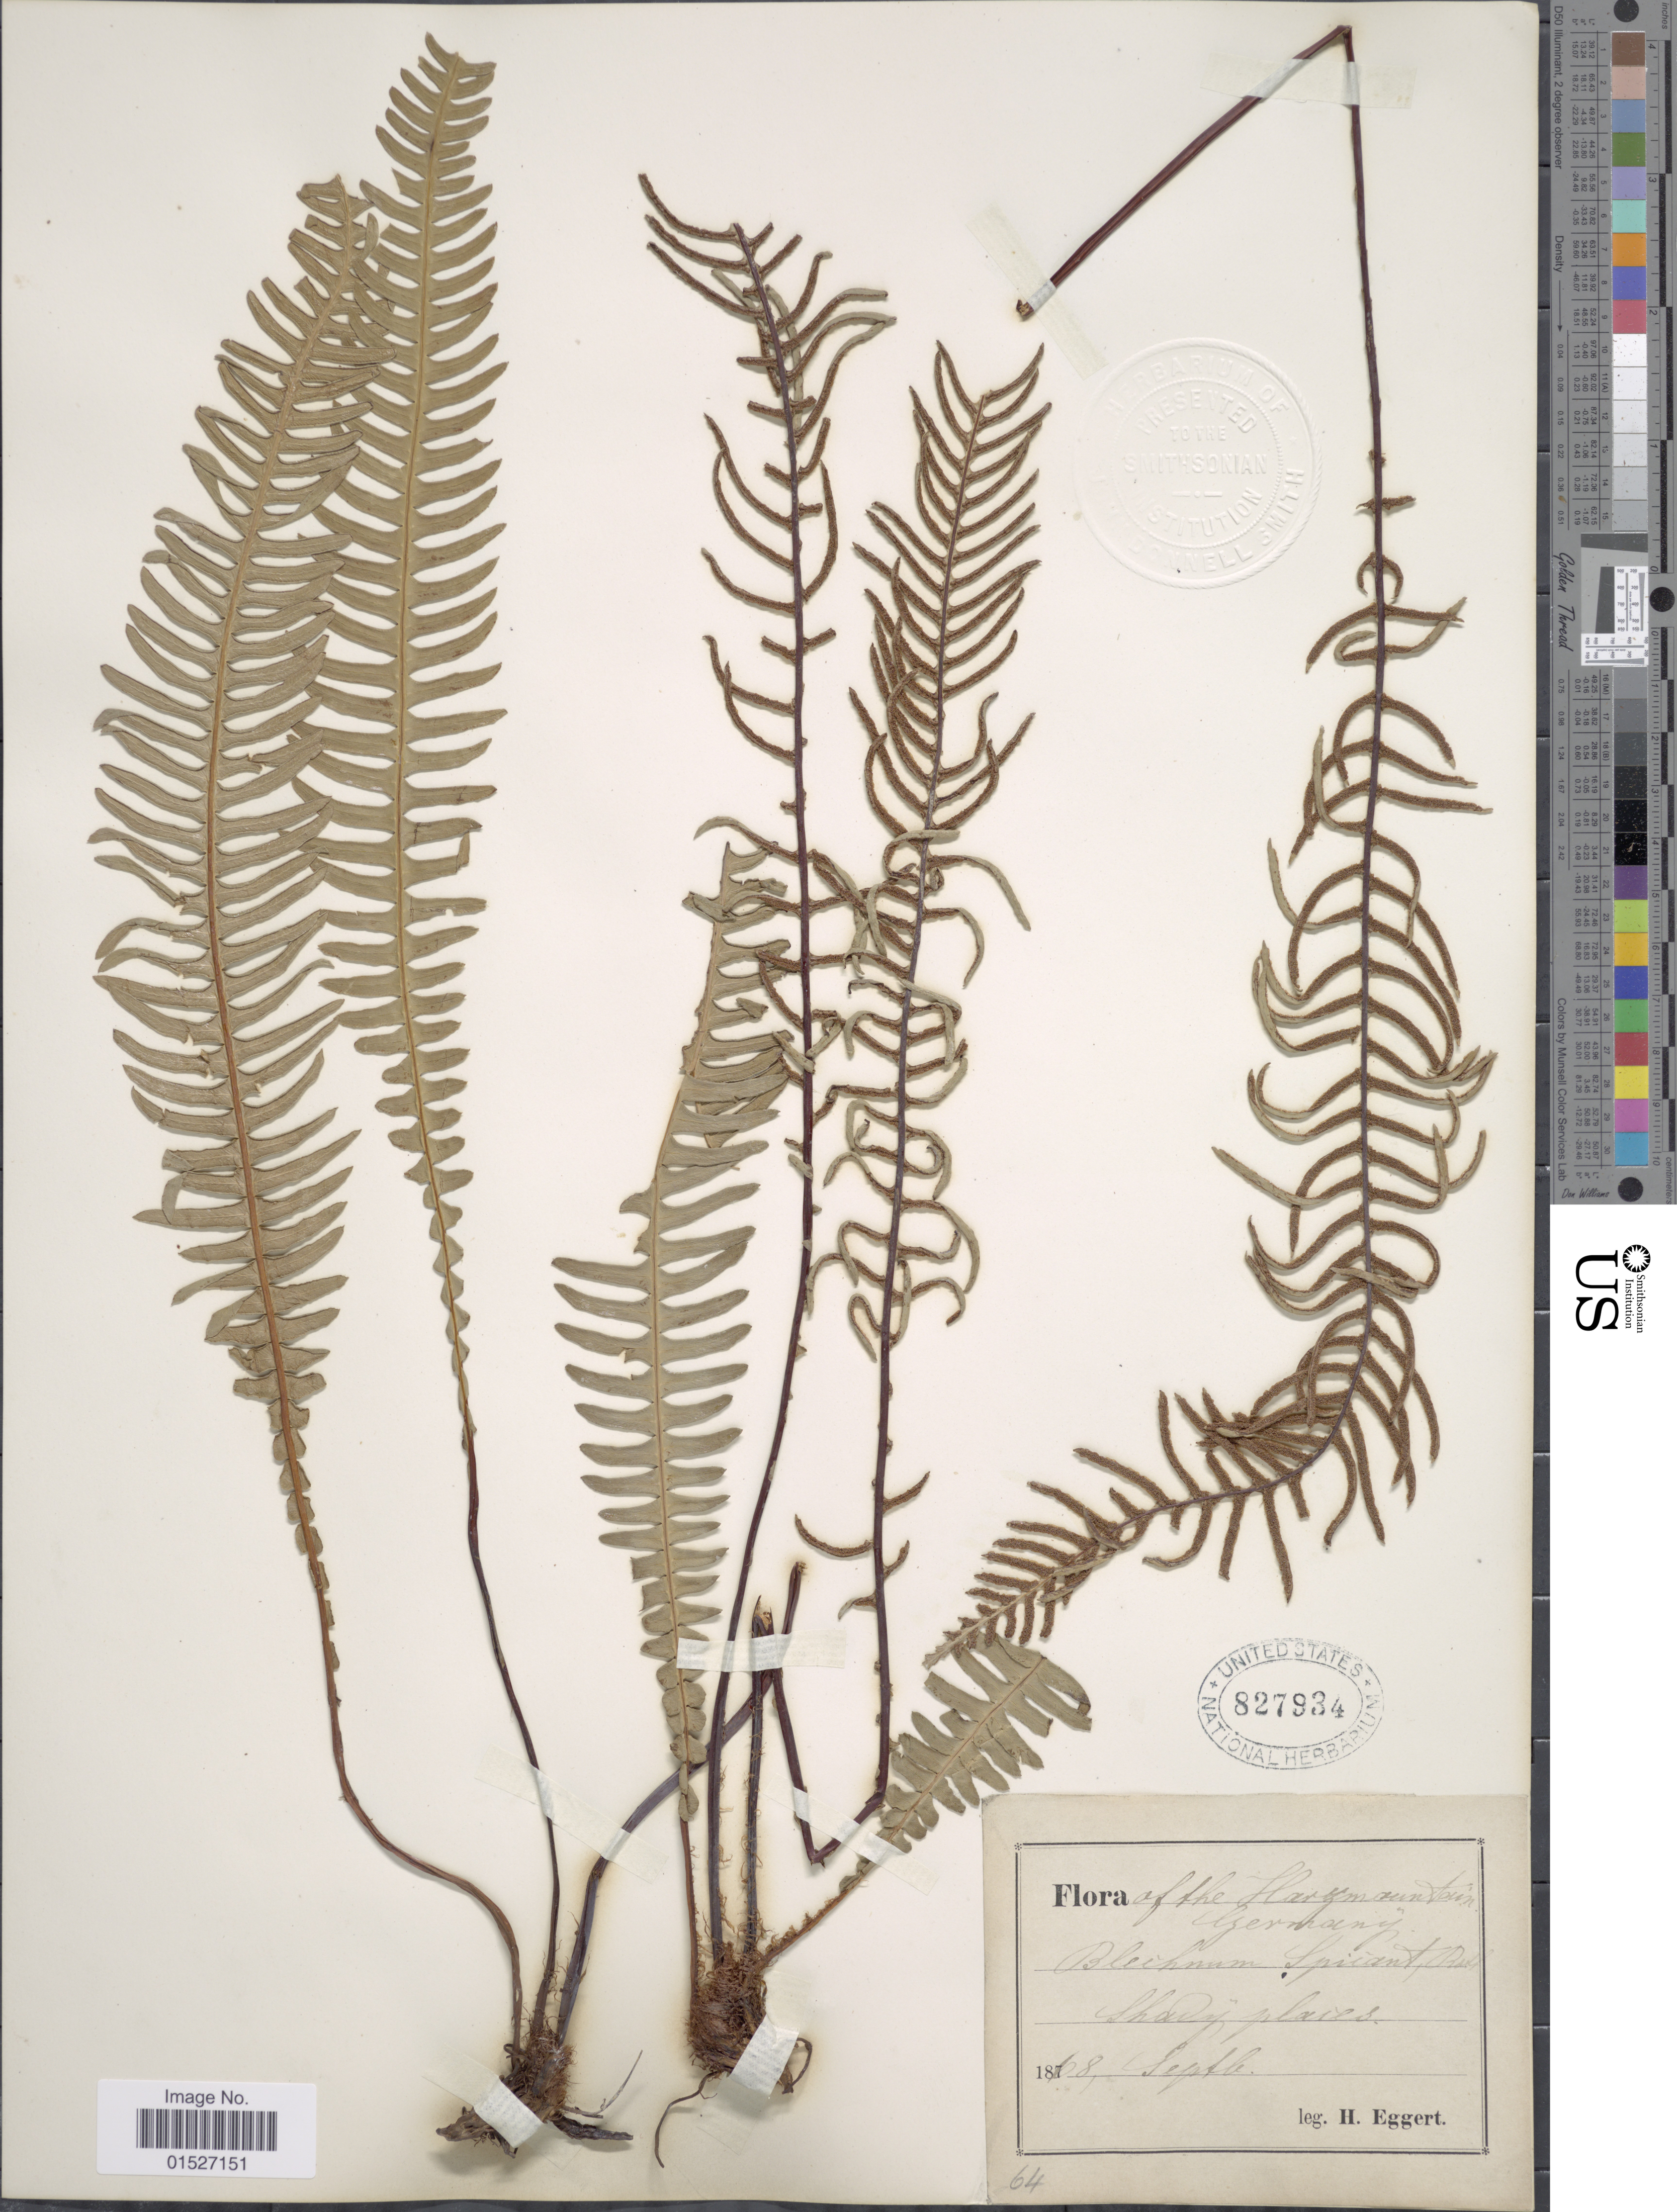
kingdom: Plantae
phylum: Tracheophyta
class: Polypodiopsida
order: Polypodiales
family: Blechnaceae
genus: Blechnum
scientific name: Blechnum spicant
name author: (L.) Sm.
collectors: H. Eggert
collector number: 64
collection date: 1868-09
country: Germany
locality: Shady places.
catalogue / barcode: US 827934